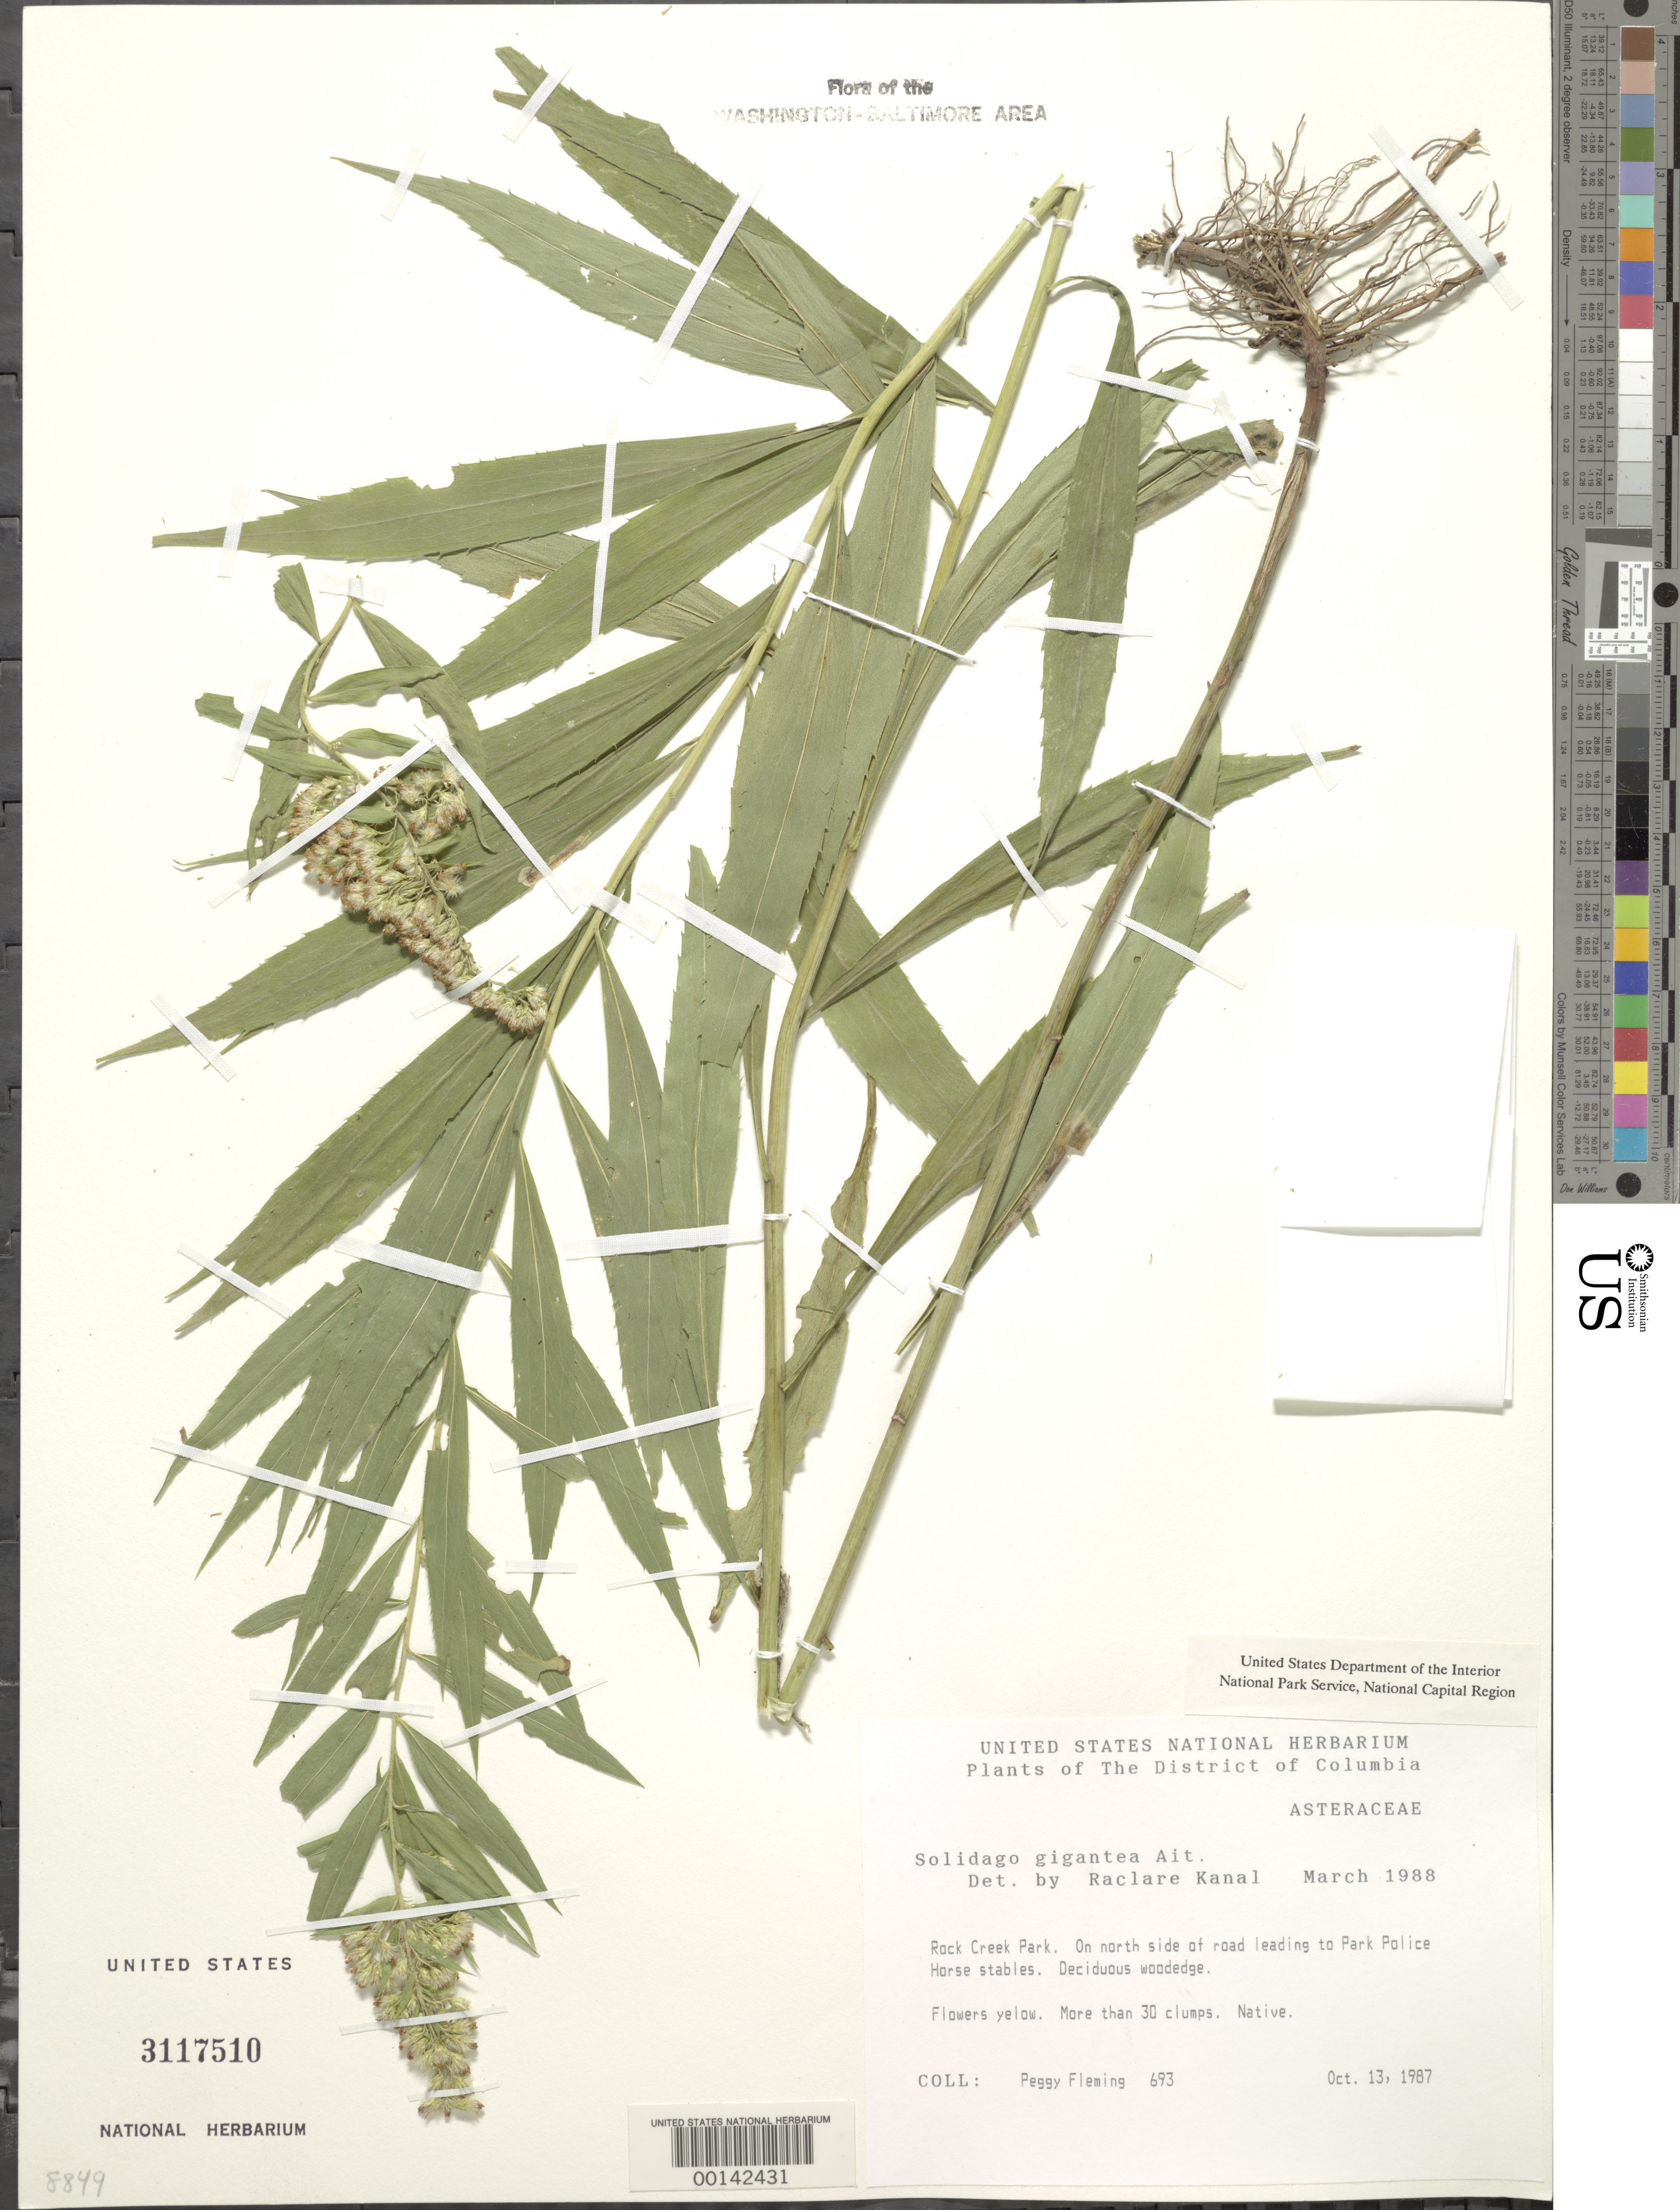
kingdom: Plantae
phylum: Tracheophyta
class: Magnoliopsida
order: Asterales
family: Asteraceae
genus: Solidago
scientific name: Solidago gigantea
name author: Aiton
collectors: P. Fleming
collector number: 693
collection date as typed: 13 Oct 1987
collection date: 1987-10-13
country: United States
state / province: District of Columbia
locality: Rock Creek Park. On north side of road leading to Park Police Horse Stables. Rock Creek Park & vicinity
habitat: Deciduous woodedge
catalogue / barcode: US 3117510